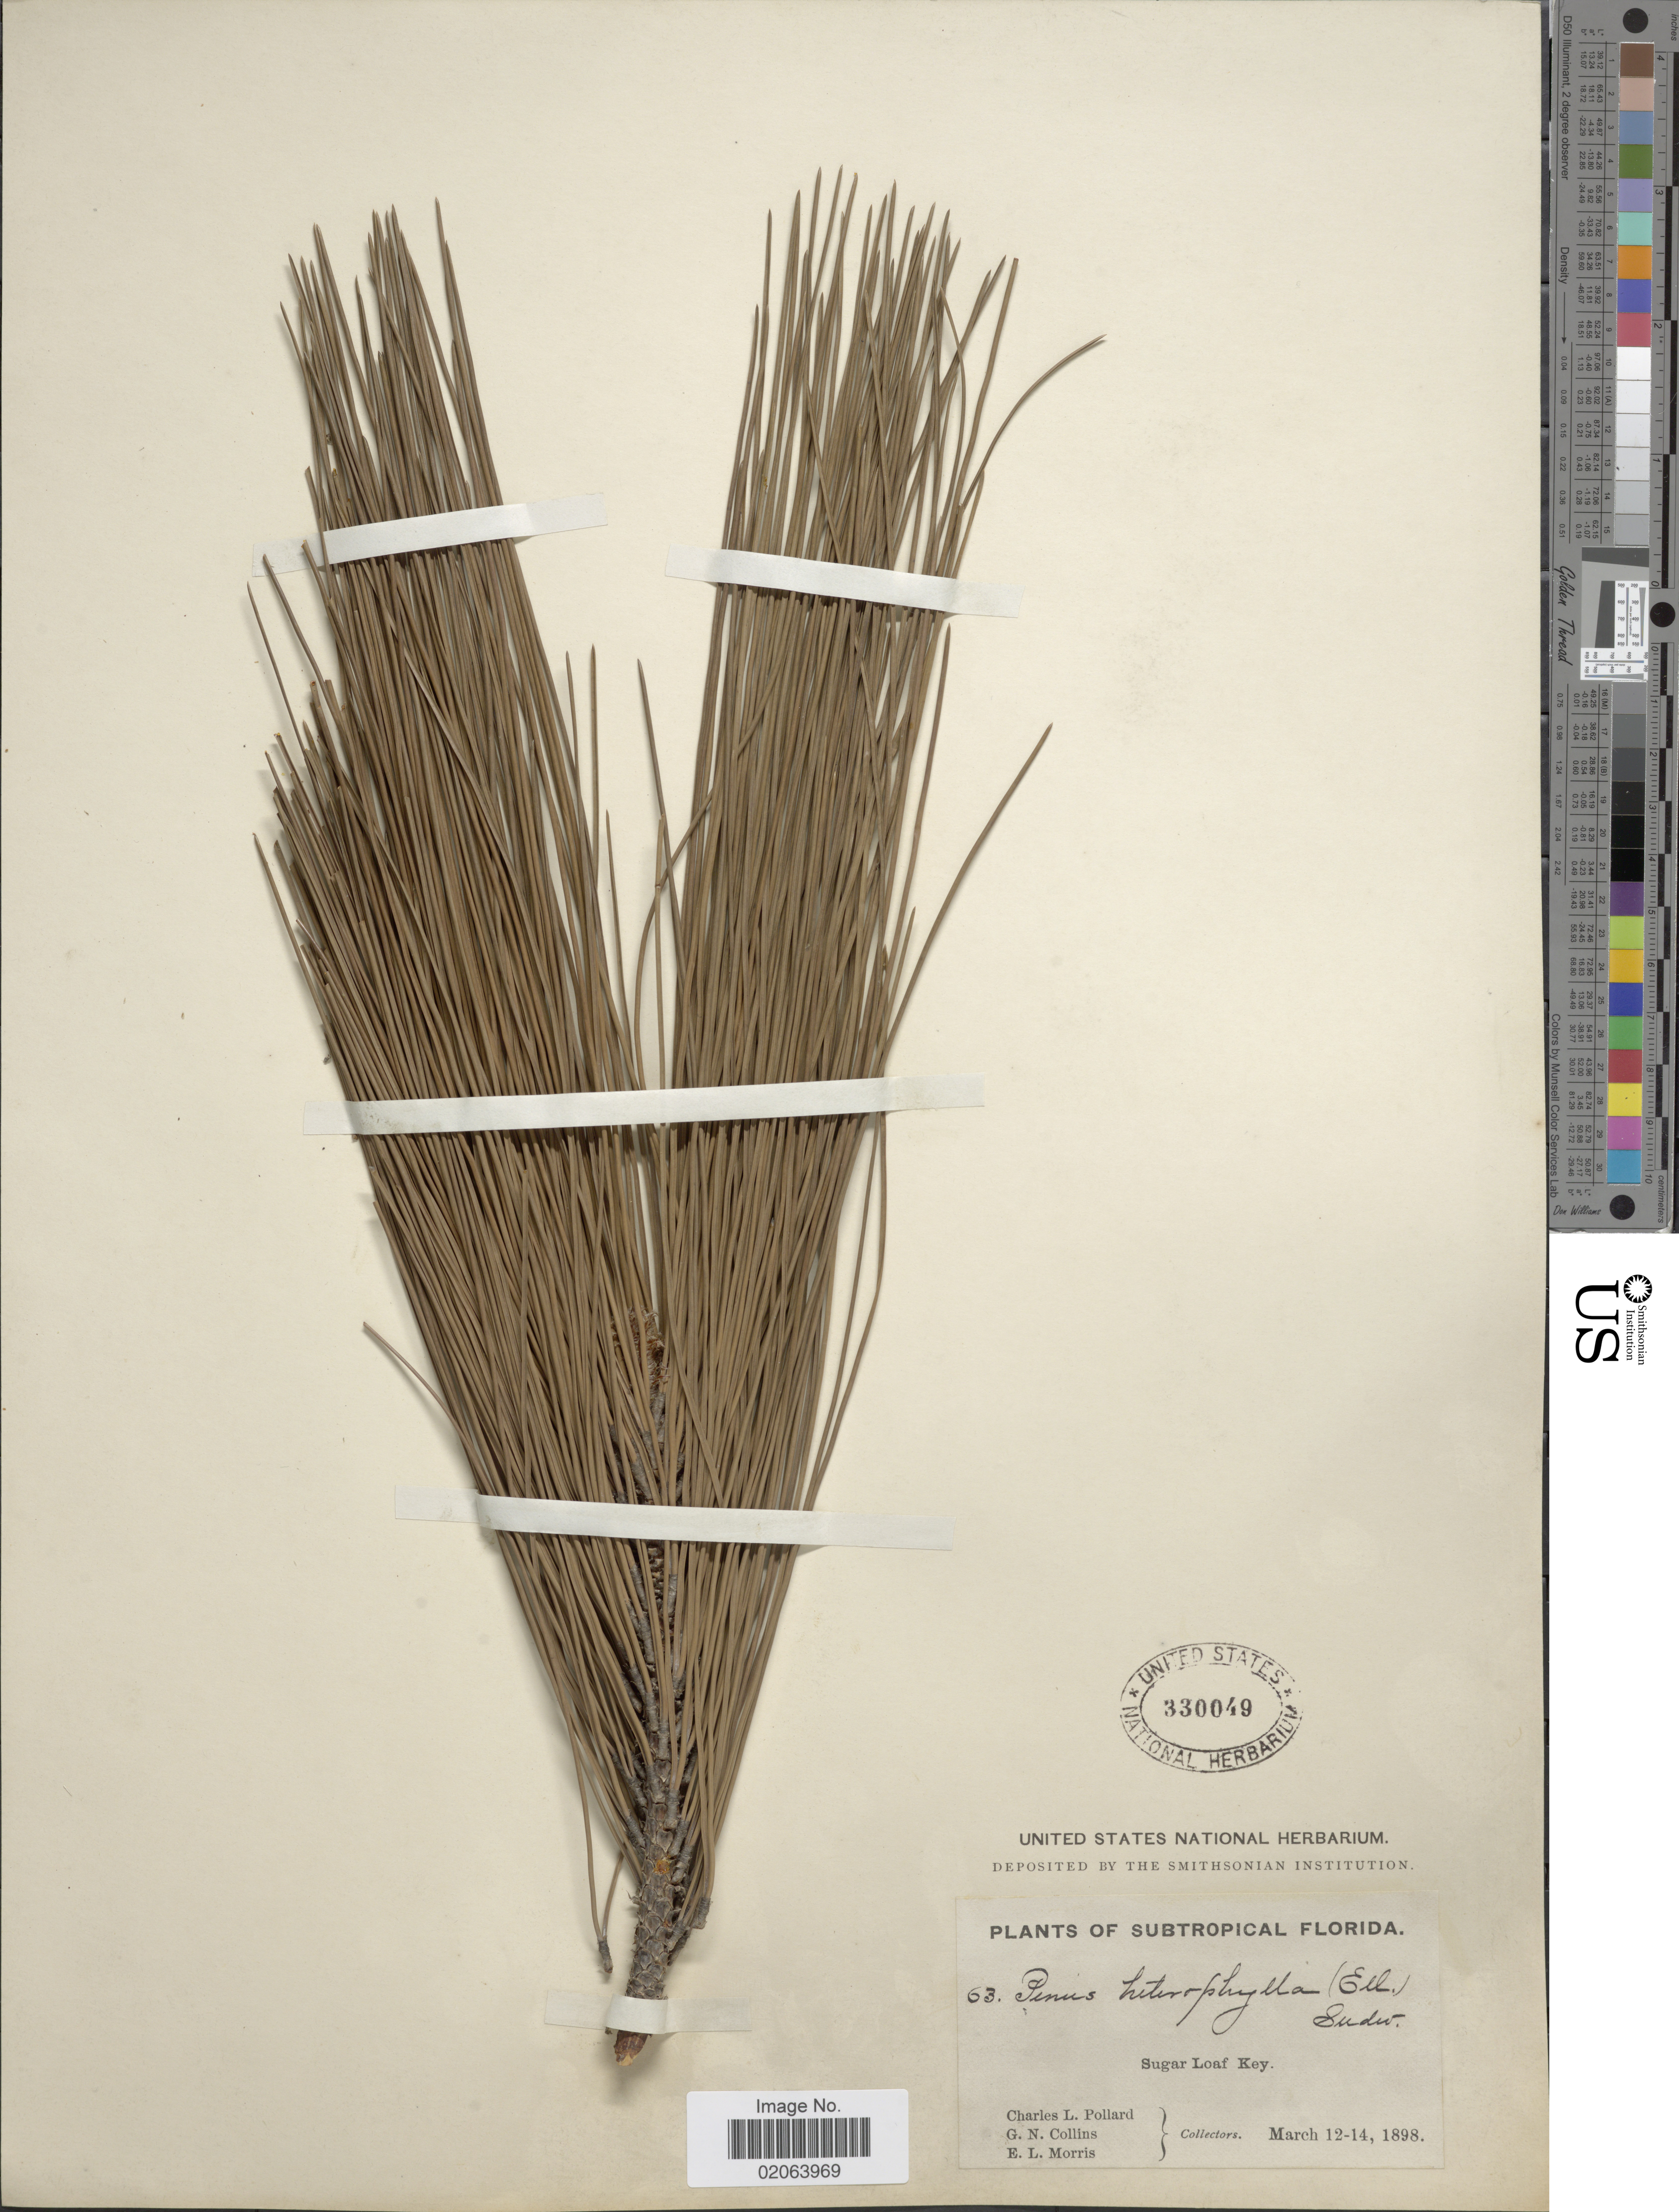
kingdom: Plantae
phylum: Tracheophyta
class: Pinopsida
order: Pinales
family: Pinaceae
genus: Pinus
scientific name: Pinus elliottii var. densa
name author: Little & K.W. Dorman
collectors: C. L. Pollard, G. Collins & E. Morris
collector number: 63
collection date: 1898-03-12/1898-03-14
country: United States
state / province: Florida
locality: Subtropical Florida. Sugar Loaf Key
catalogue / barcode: US 330049